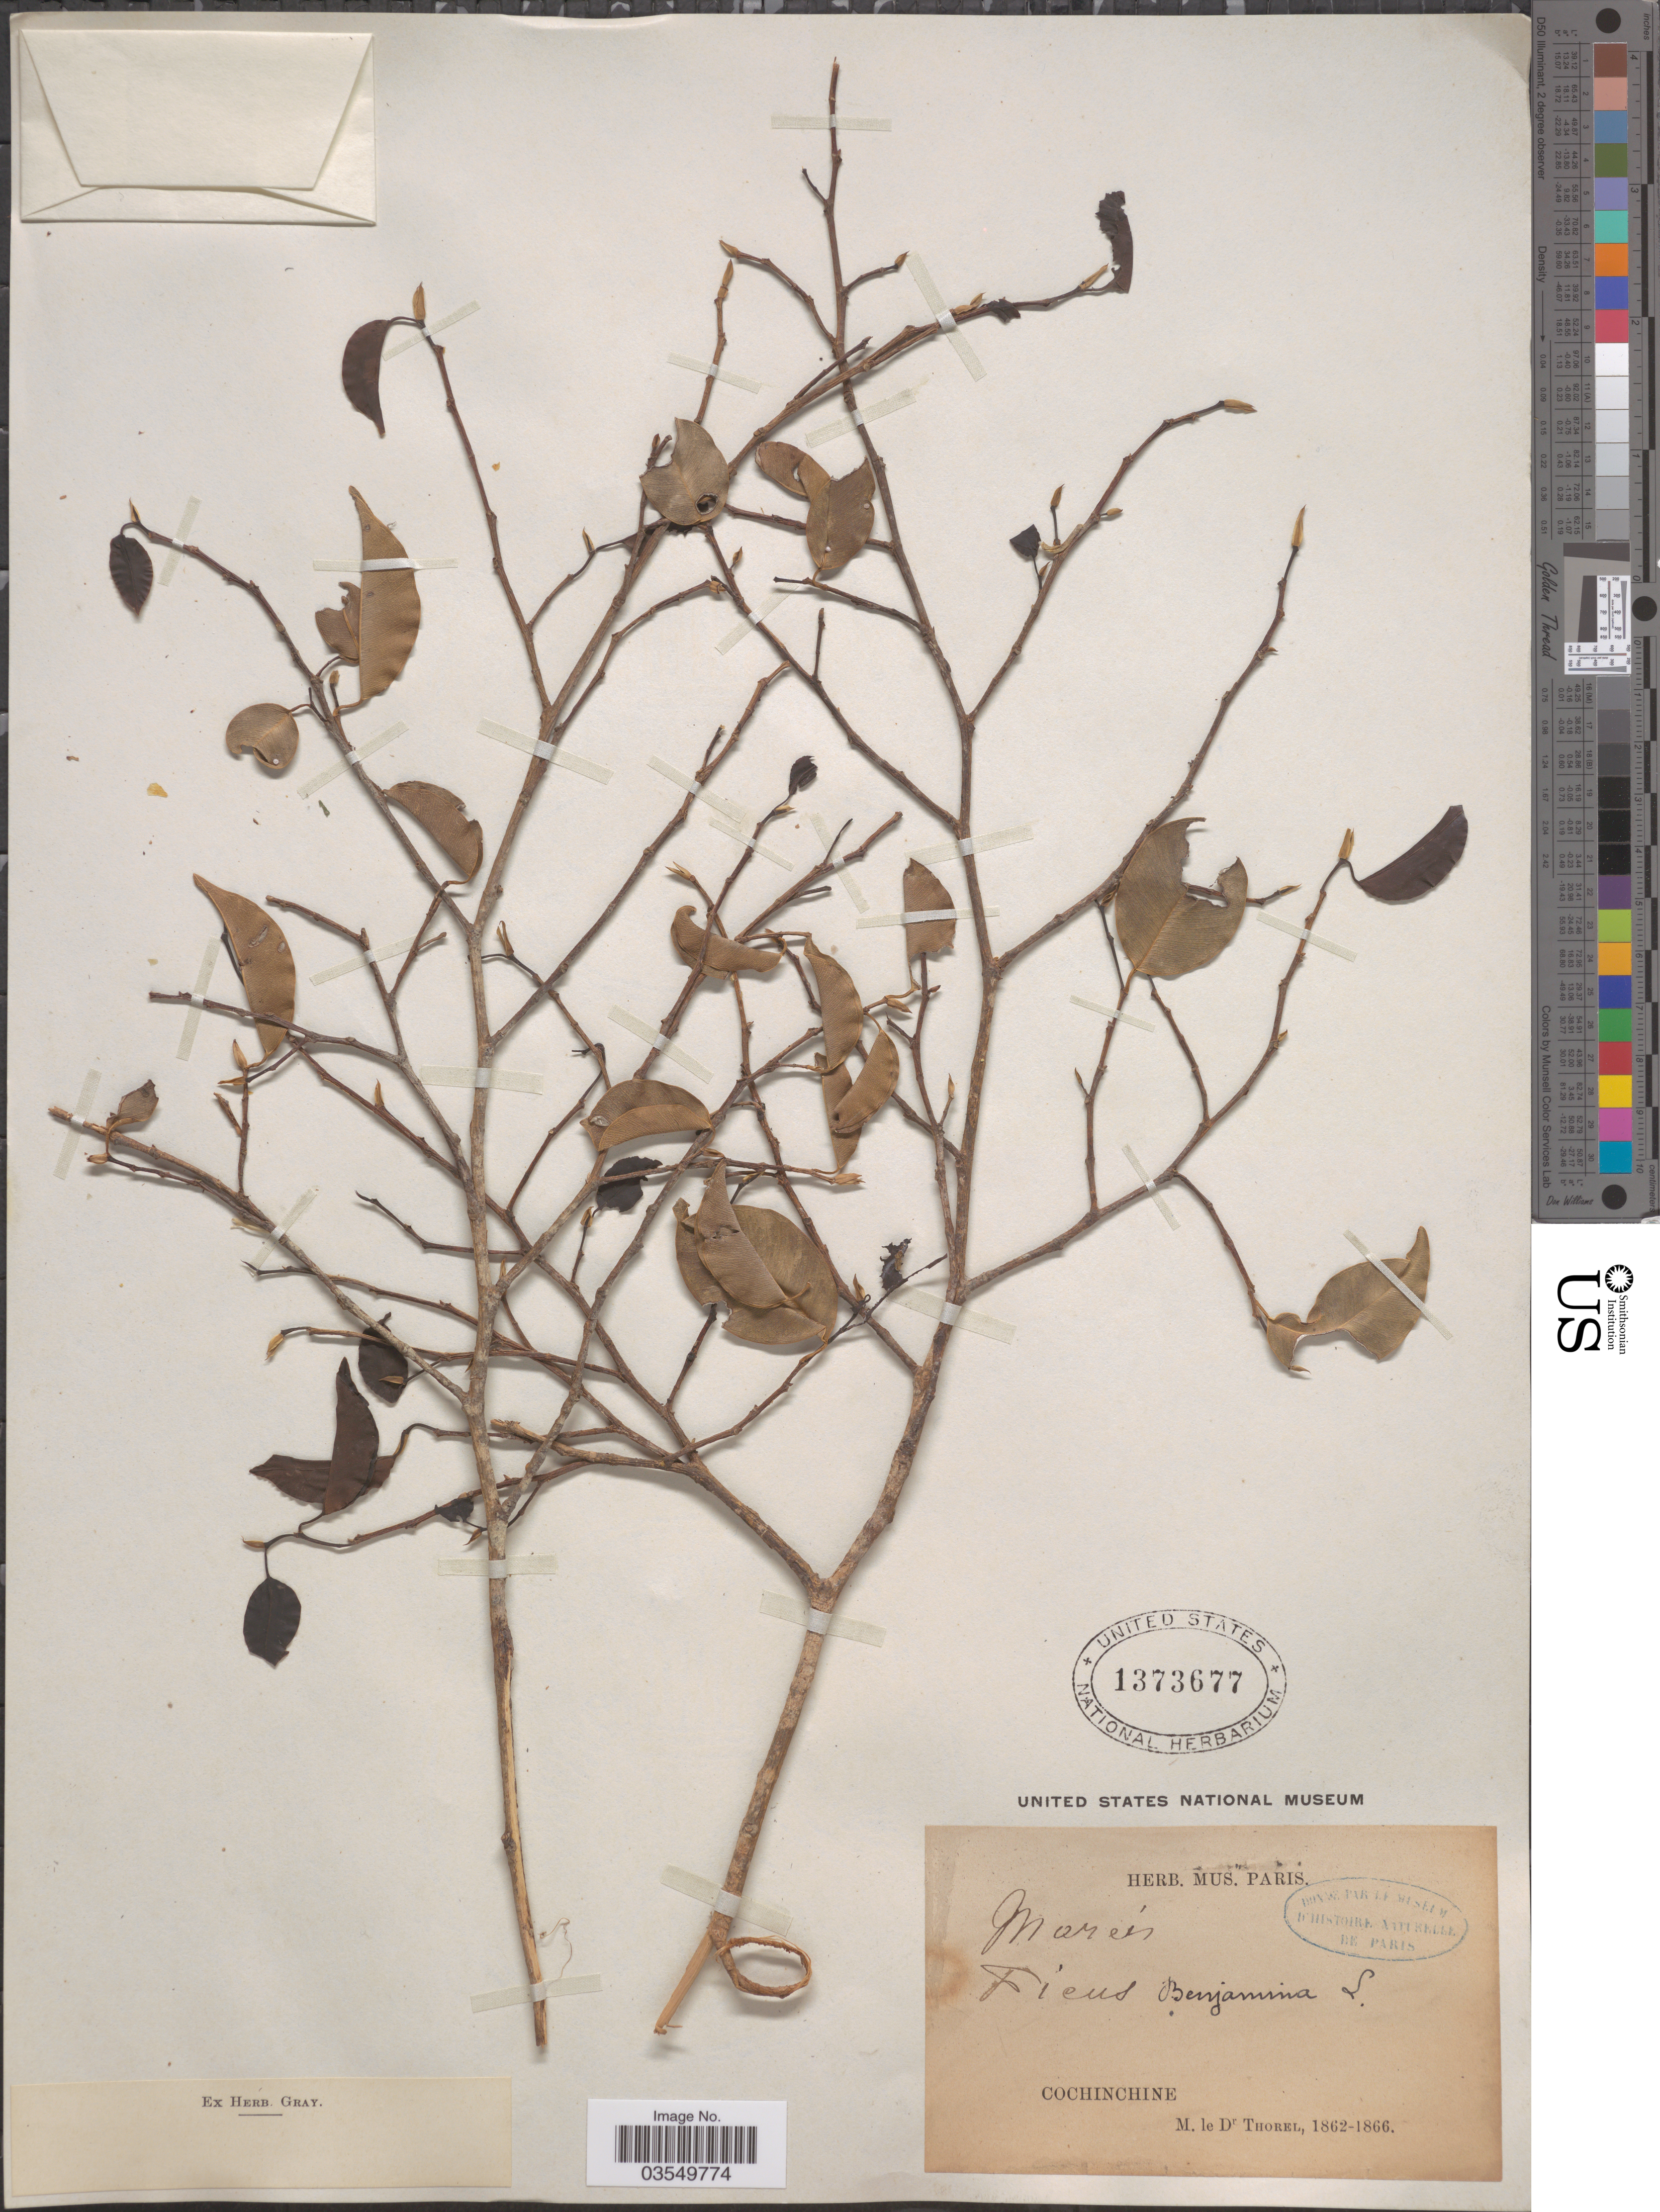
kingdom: Plantae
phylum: Tracheophyta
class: Magnoliopsida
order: Rosales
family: Moraceae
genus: Ficus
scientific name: Ficus benjamina var. benjamina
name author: L.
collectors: Thorel, M. "M. [=Monsieur] Thorel" DO NOT USE (error for C. Thorel) & Thorel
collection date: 1862/1866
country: Vietnam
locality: Cochinchine.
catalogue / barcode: US 1373677